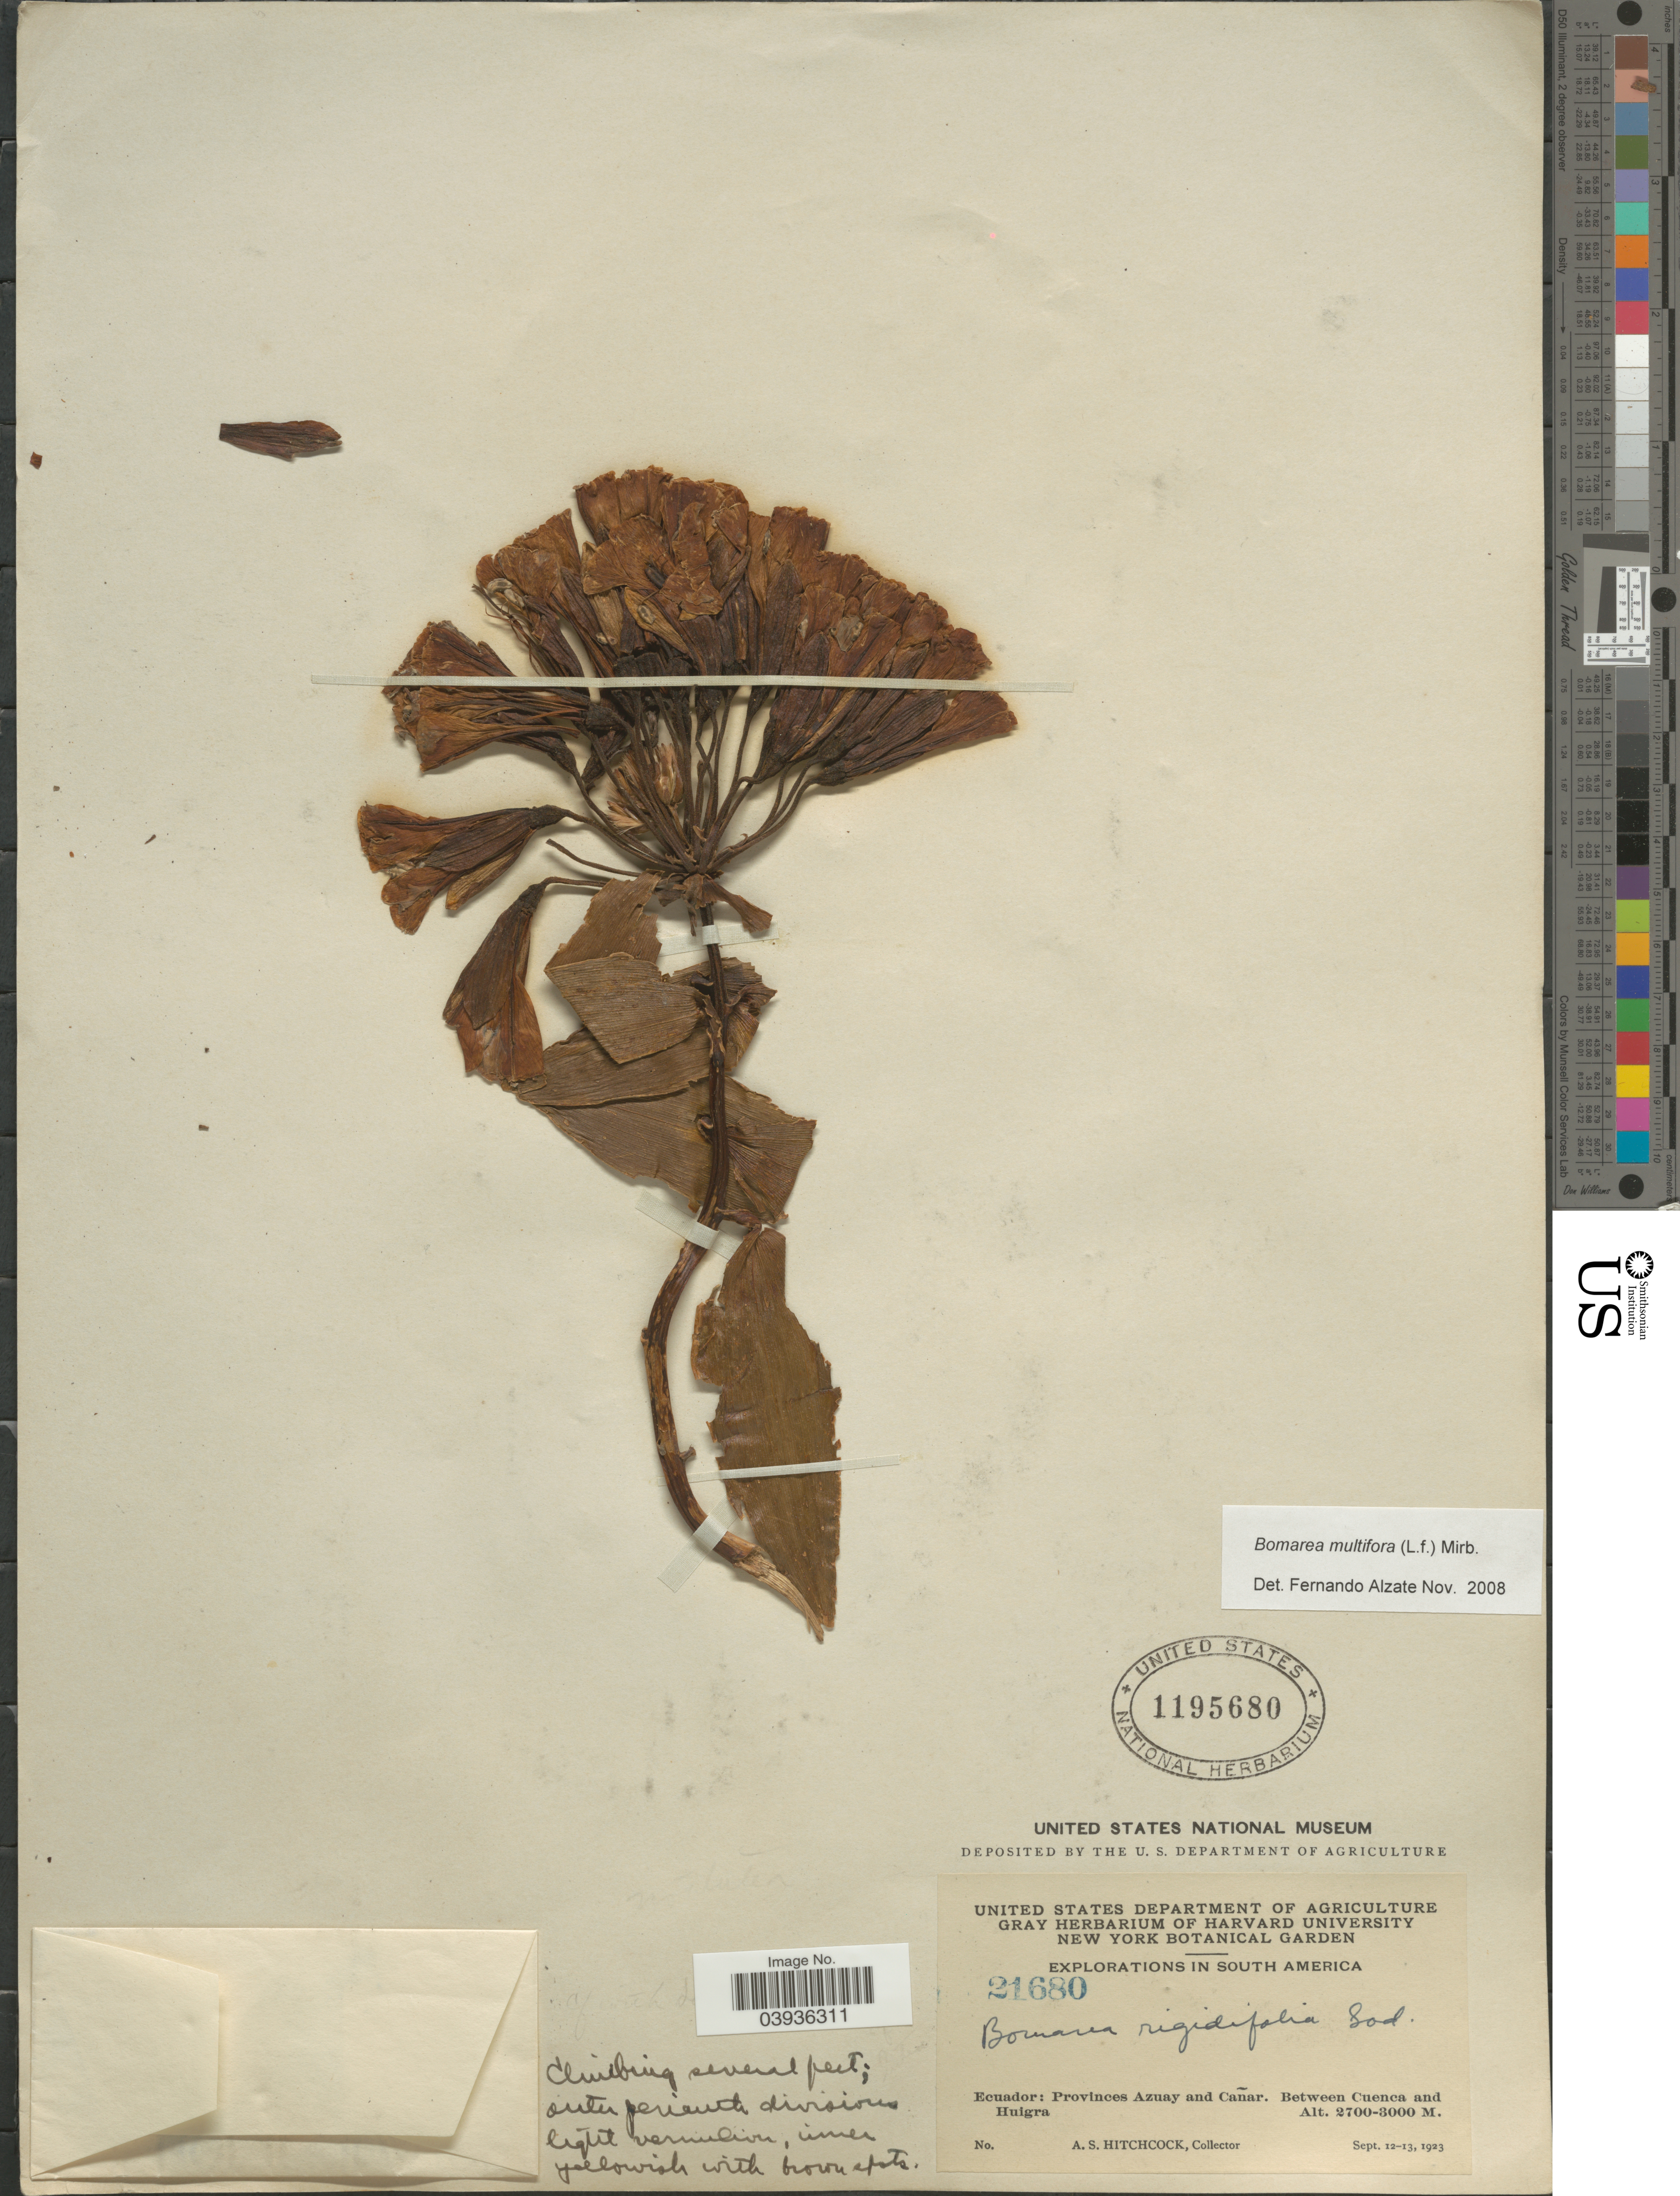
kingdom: Plantae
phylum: Tracheophyta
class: Liliopsida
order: Liliales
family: Alstroemeriaceae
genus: Bomarea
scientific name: Bomarea multiflora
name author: (L. f.) Mirb.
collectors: A. S. Hitchcock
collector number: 21680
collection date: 1923-09-12/1923-09-13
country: Ecuador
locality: Provinces Azuay and Cañar. Between Cuenca and Huigra.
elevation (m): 2700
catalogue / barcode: US 1195680